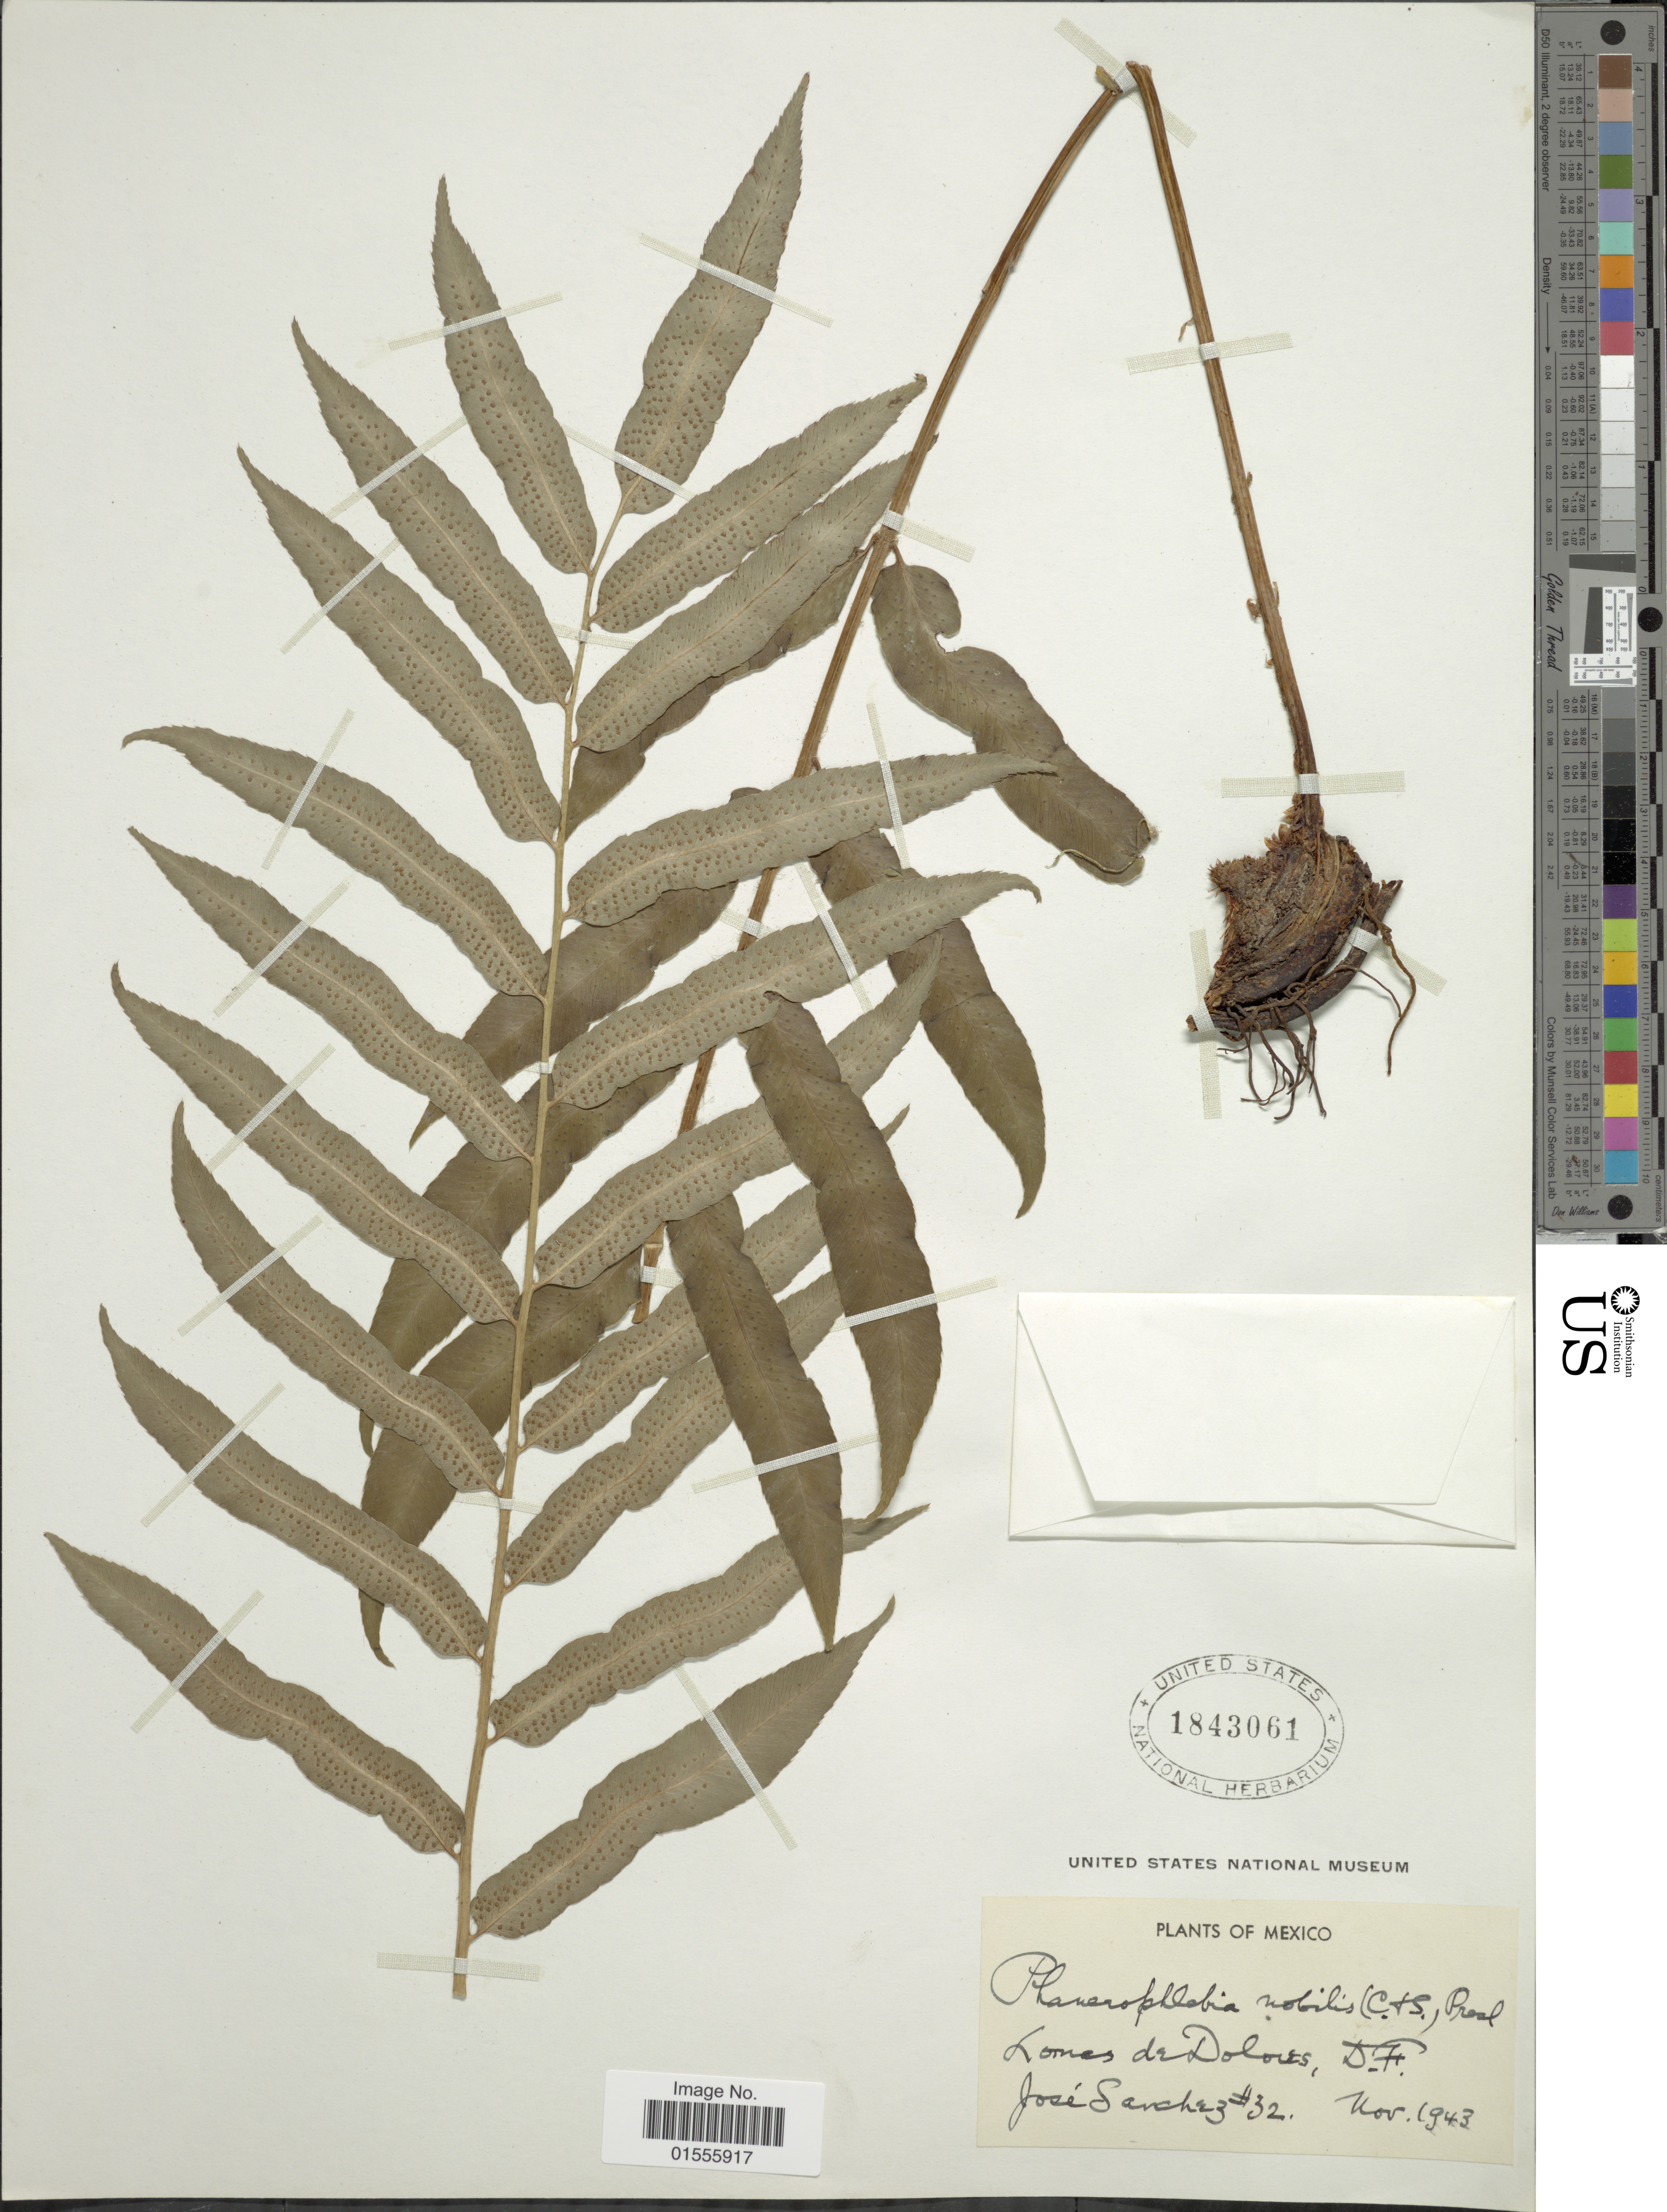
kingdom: Plantae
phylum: Tracheophyta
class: Polypodiopsida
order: Polypodiales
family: Dryopteridaceae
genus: Phanerophlebia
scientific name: Phanerophlebia nobilis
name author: (Schltdl. & Cham.) C. Presl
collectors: J. Sánchez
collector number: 32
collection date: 1943-11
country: Mexico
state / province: Distrito Federal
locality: Lomas de Dolores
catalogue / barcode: US 1843061